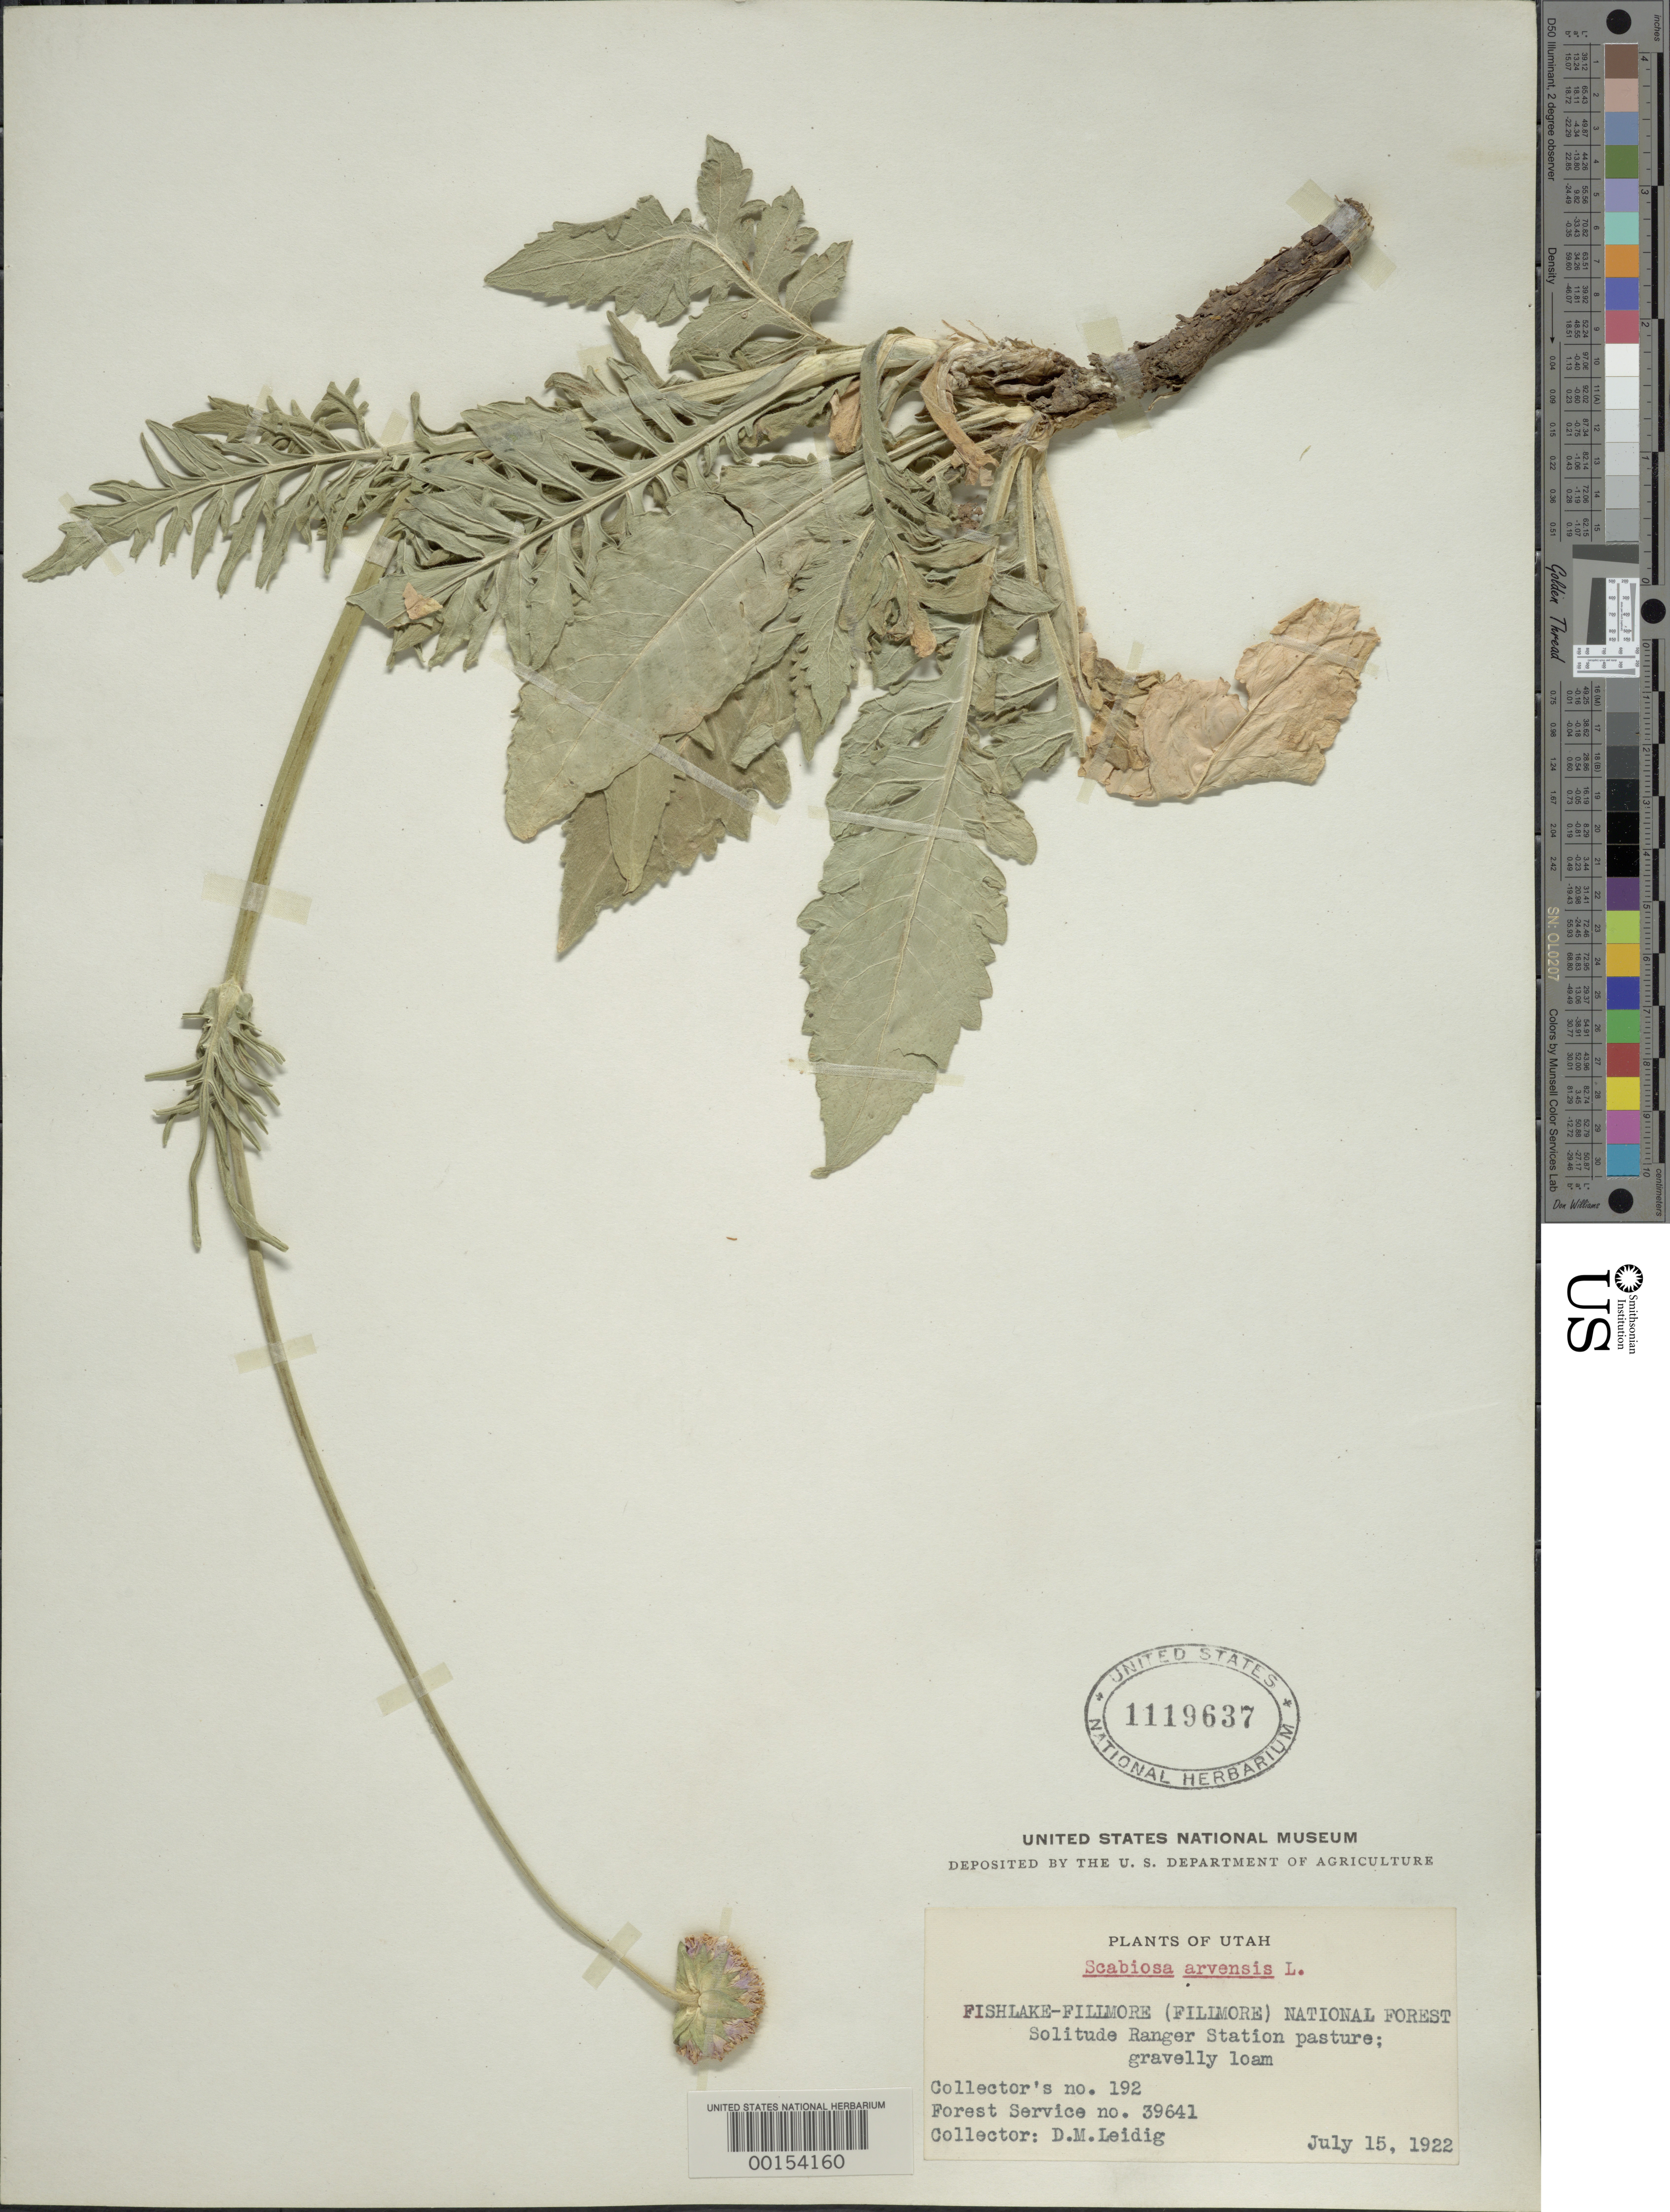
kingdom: Plantae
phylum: Tracheophyta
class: Magnoliopsida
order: Dipsacales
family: Caprifoliaceae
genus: Scabiosa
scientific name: Scabiosa arvensis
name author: L.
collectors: D. Leidig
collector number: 192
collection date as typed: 15 Jul 1922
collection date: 1922-07-15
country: United States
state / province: Utah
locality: Fishlake-Filimore National Forest, Solitude Ranger Station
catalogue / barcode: US 1119637